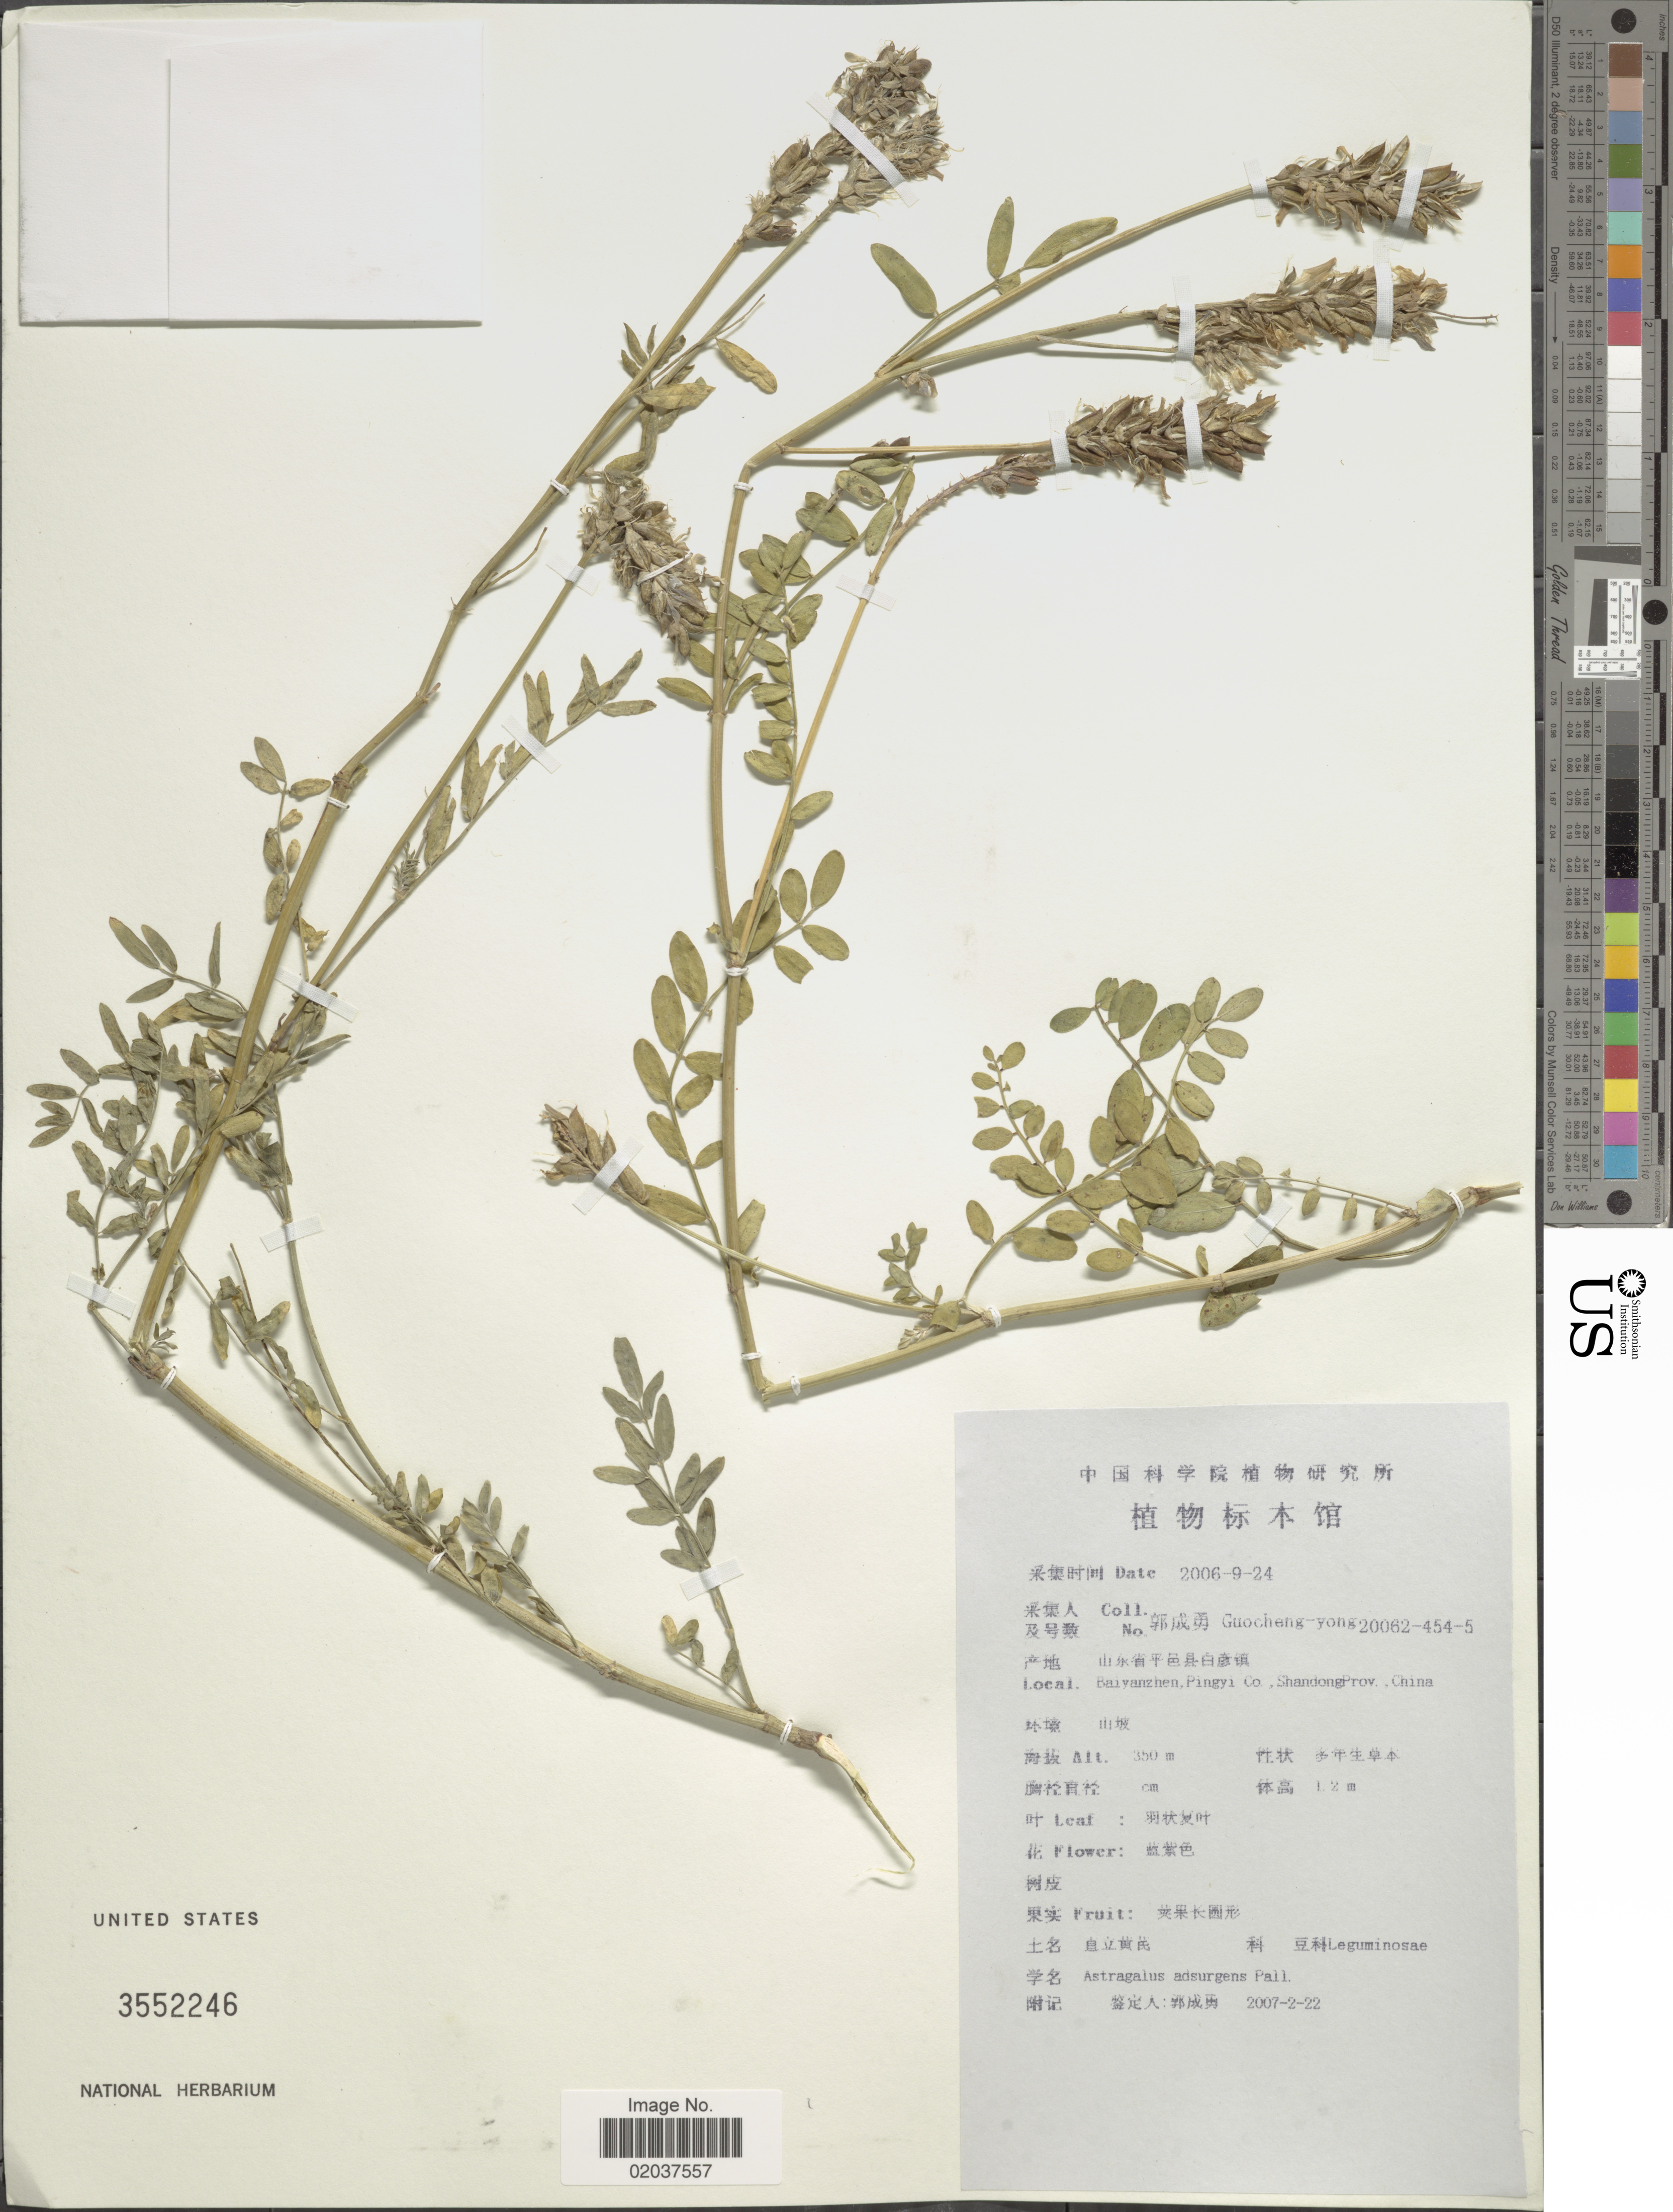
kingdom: Plantae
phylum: Tracheophyta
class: Magnoliopsida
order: Fabales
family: Fabaceae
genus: Astragalus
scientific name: Astragalus adsurgens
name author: Pall.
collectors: Guo cheng-yong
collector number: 20062-454-5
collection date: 2006-09-24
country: China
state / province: Shandong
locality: Baiyanzhen, Pingyi Co.,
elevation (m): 350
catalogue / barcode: US 3552246